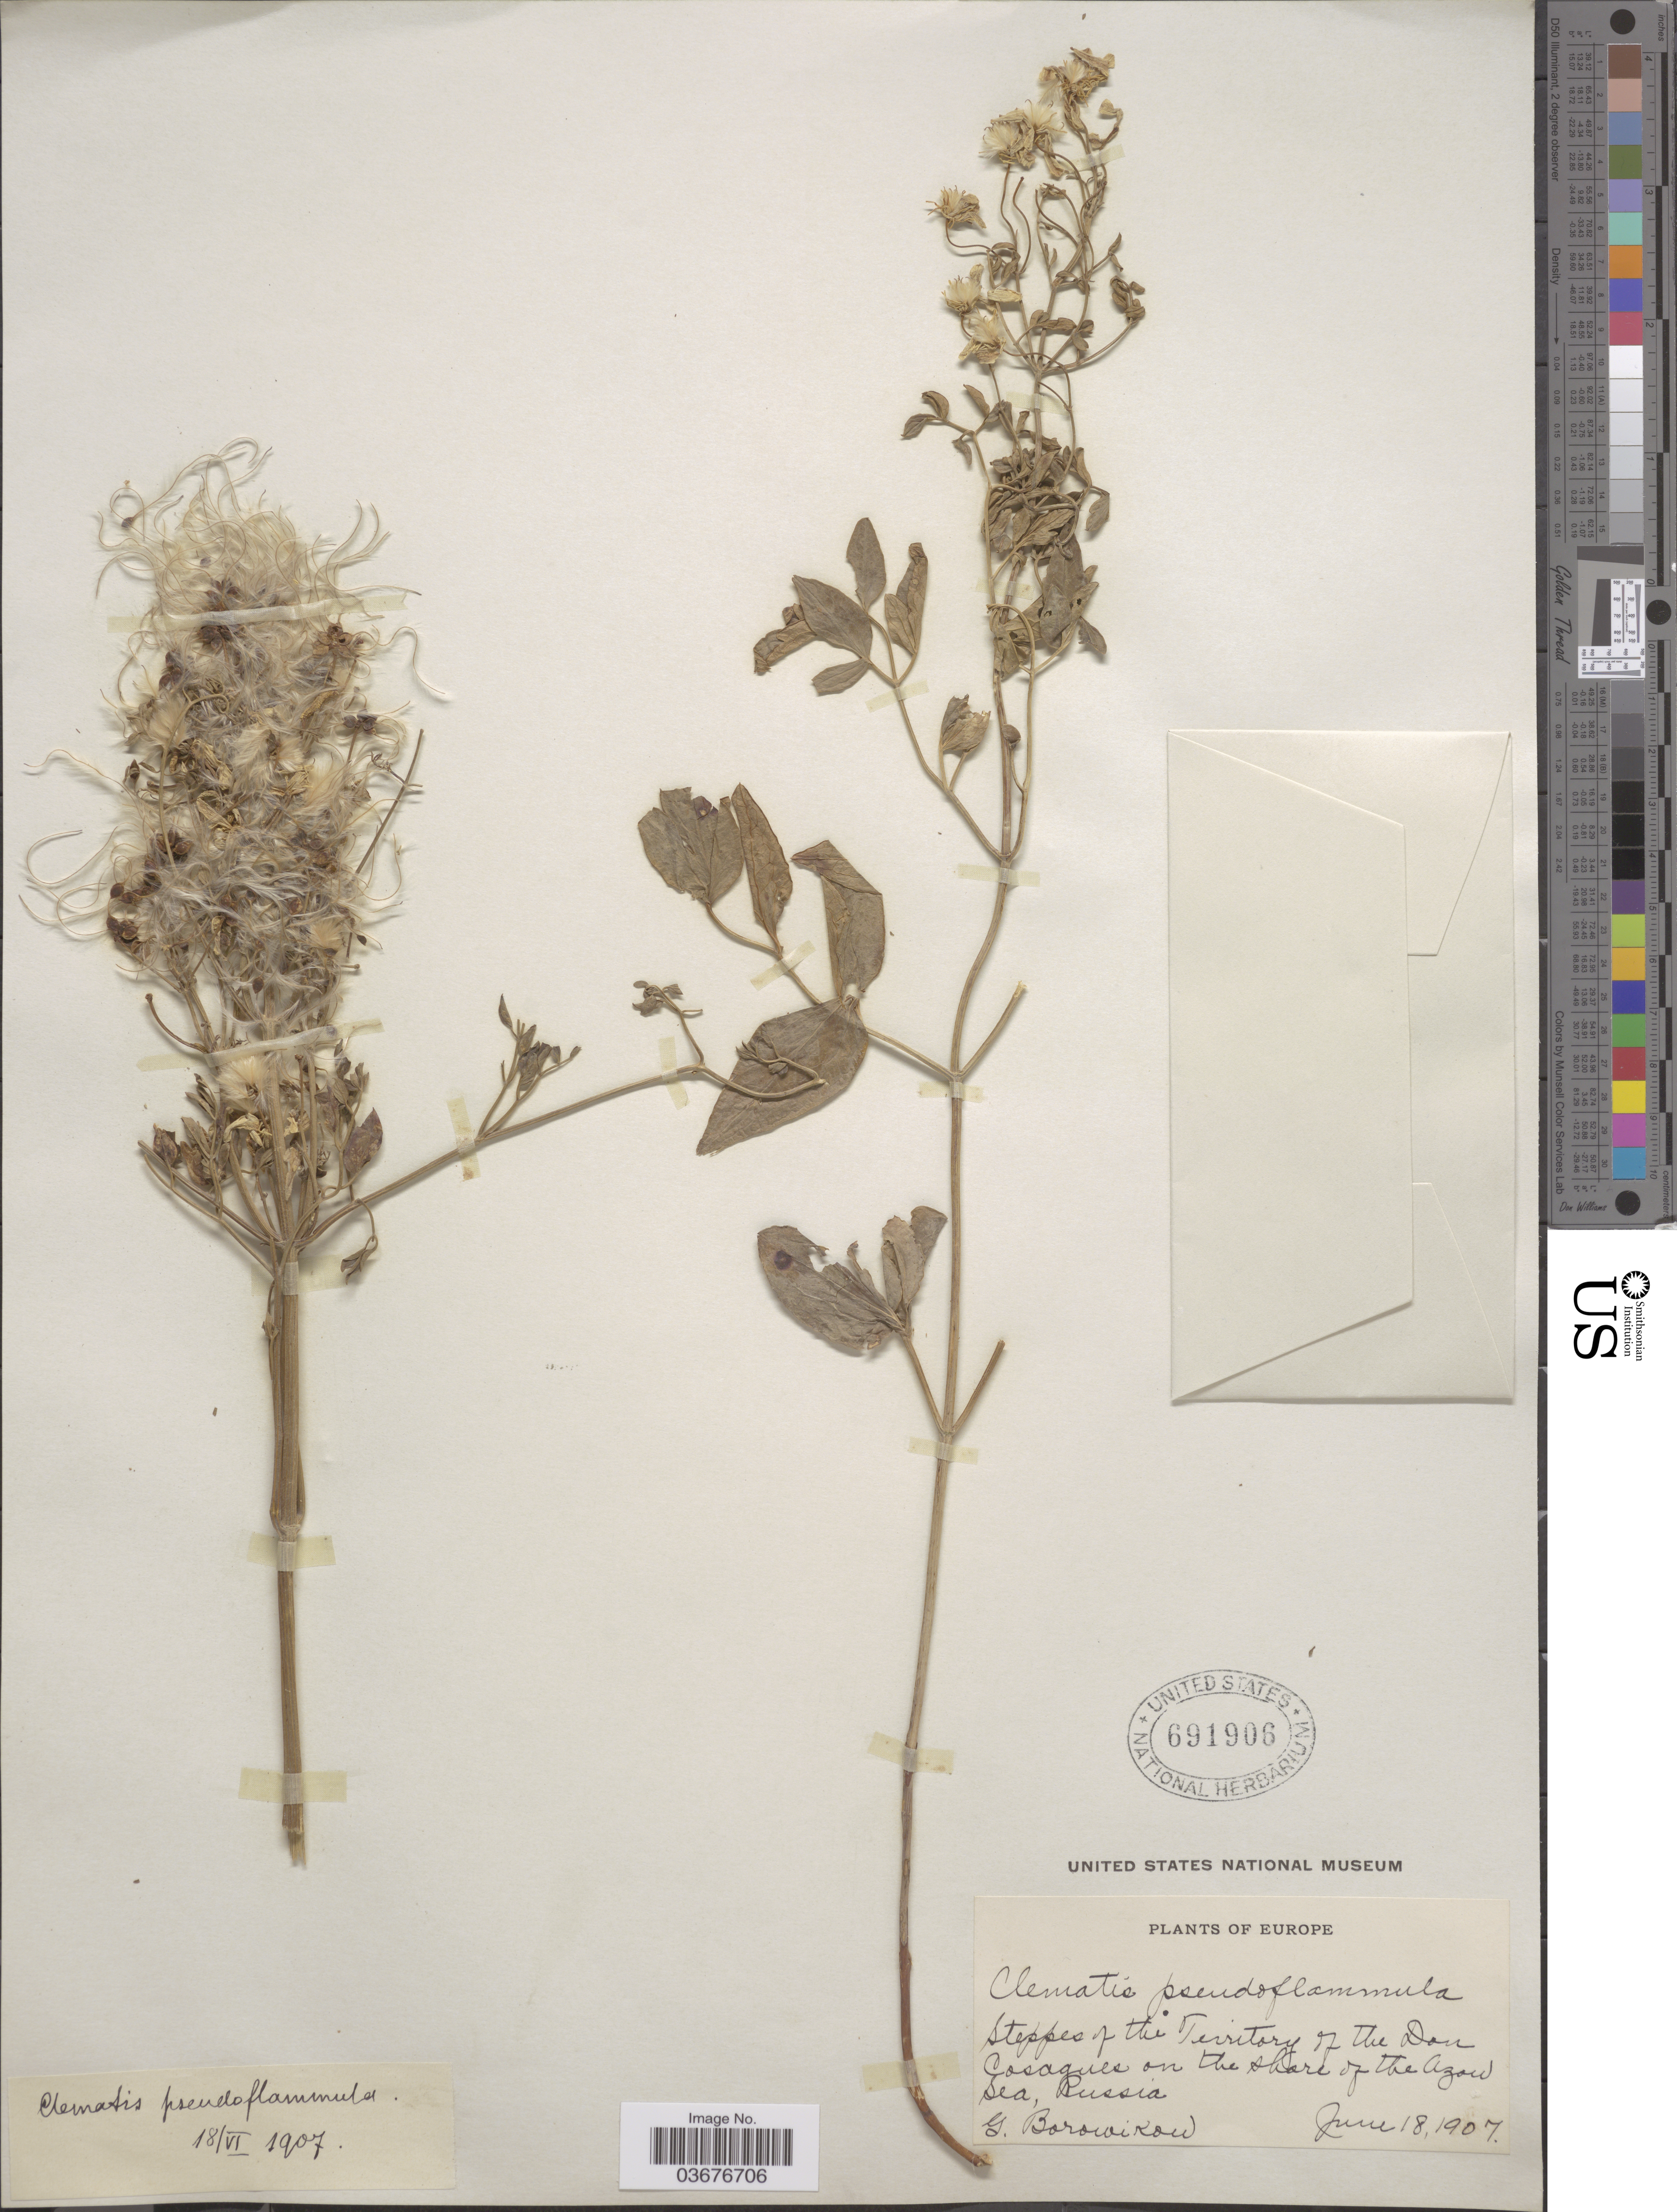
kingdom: Plantae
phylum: Tracheophyta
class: Magnoliopsida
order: Ranunculales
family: Ranunculaceae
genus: Clematis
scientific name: Clematis pseudoflammula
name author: Schmalh. ex Lipsky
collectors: G. Borowikow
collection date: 1907-06-18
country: Russian Federation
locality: Europe, Steppes of The Territory of The Don Cosagues on The Shore of The Azow Sea, Russia.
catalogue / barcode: US 691906